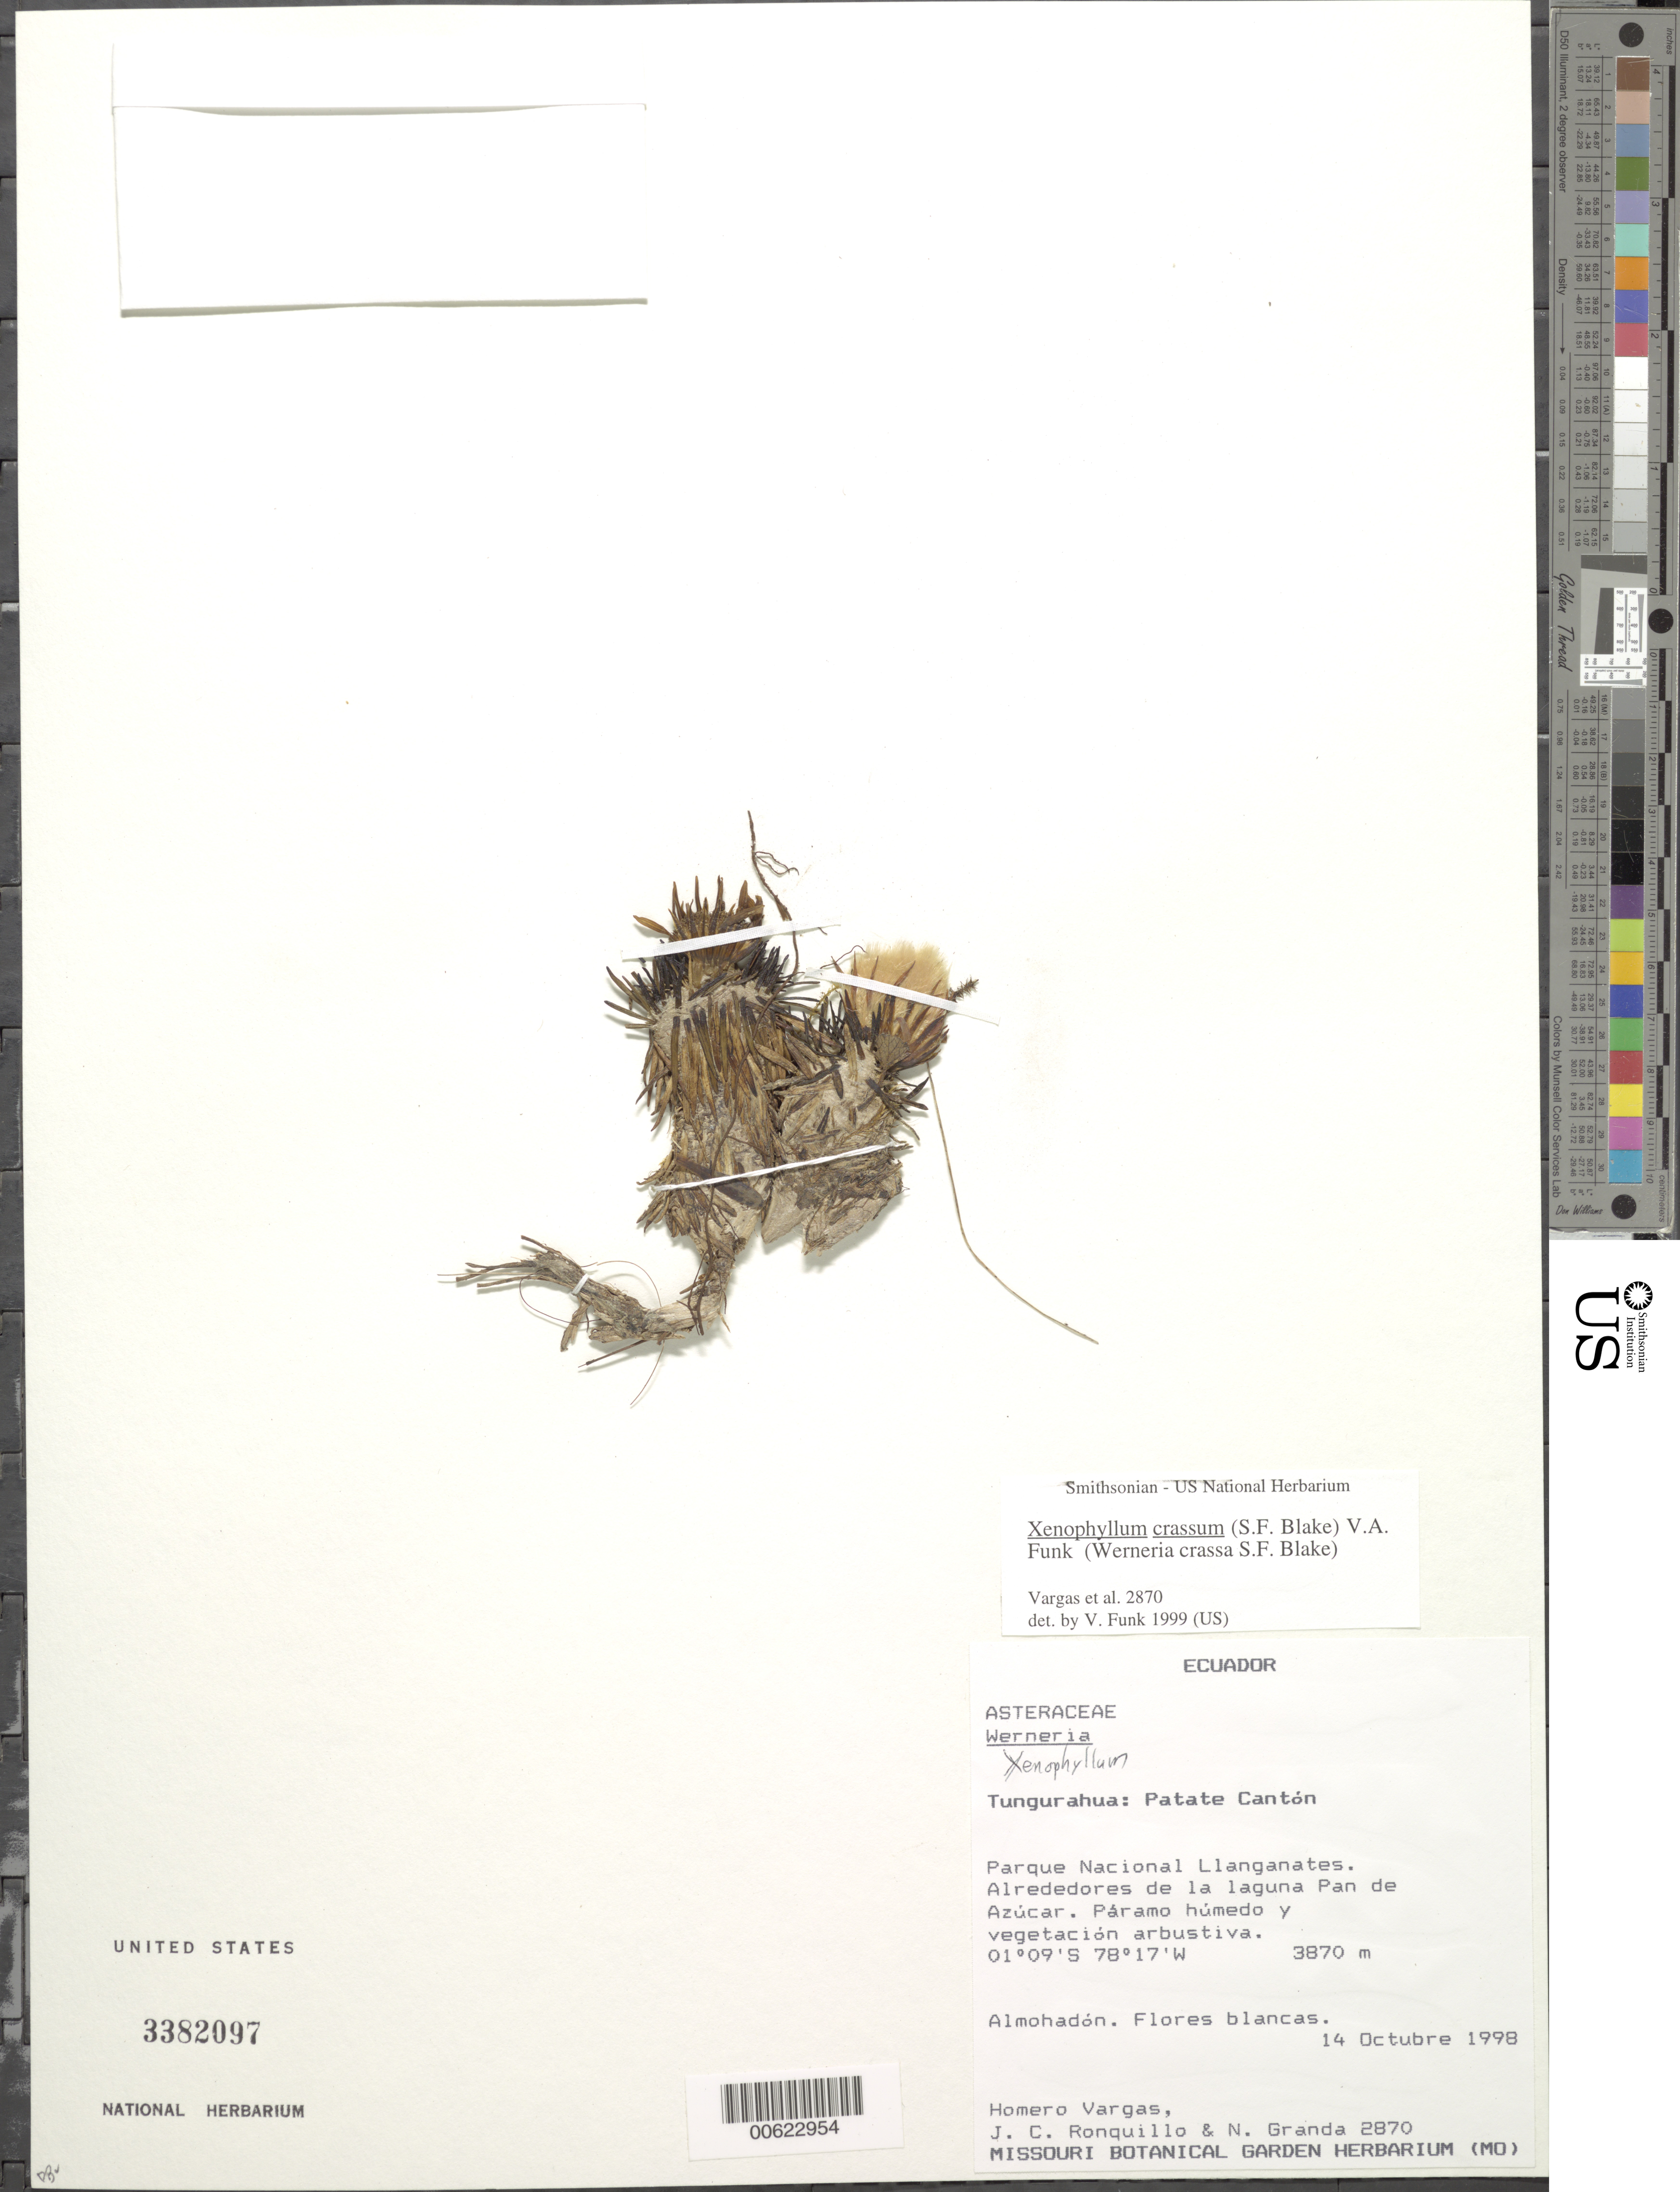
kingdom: Plantae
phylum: Tracheophyta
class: Magnoliopsida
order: Asterales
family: Asteraceae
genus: Xenophyllum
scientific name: Xenophyllum ciliolatum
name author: (A. Gray) V.A. Funk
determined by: Funk, Vicki A., (BOT), Smithsonian Institution - National Museum of Natural History (UNITED STATES)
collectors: H. Vargas & E. Narváez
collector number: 3124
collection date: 1998-11-28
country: Ecuador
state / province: Napo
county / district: Quijos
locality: Parque Nacional Llanganates. Alrededores de la laguna Pan de Azucar.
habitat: Paramo humedo; vegetacion arbustiva.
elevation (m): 3870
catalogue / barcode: US 3382097